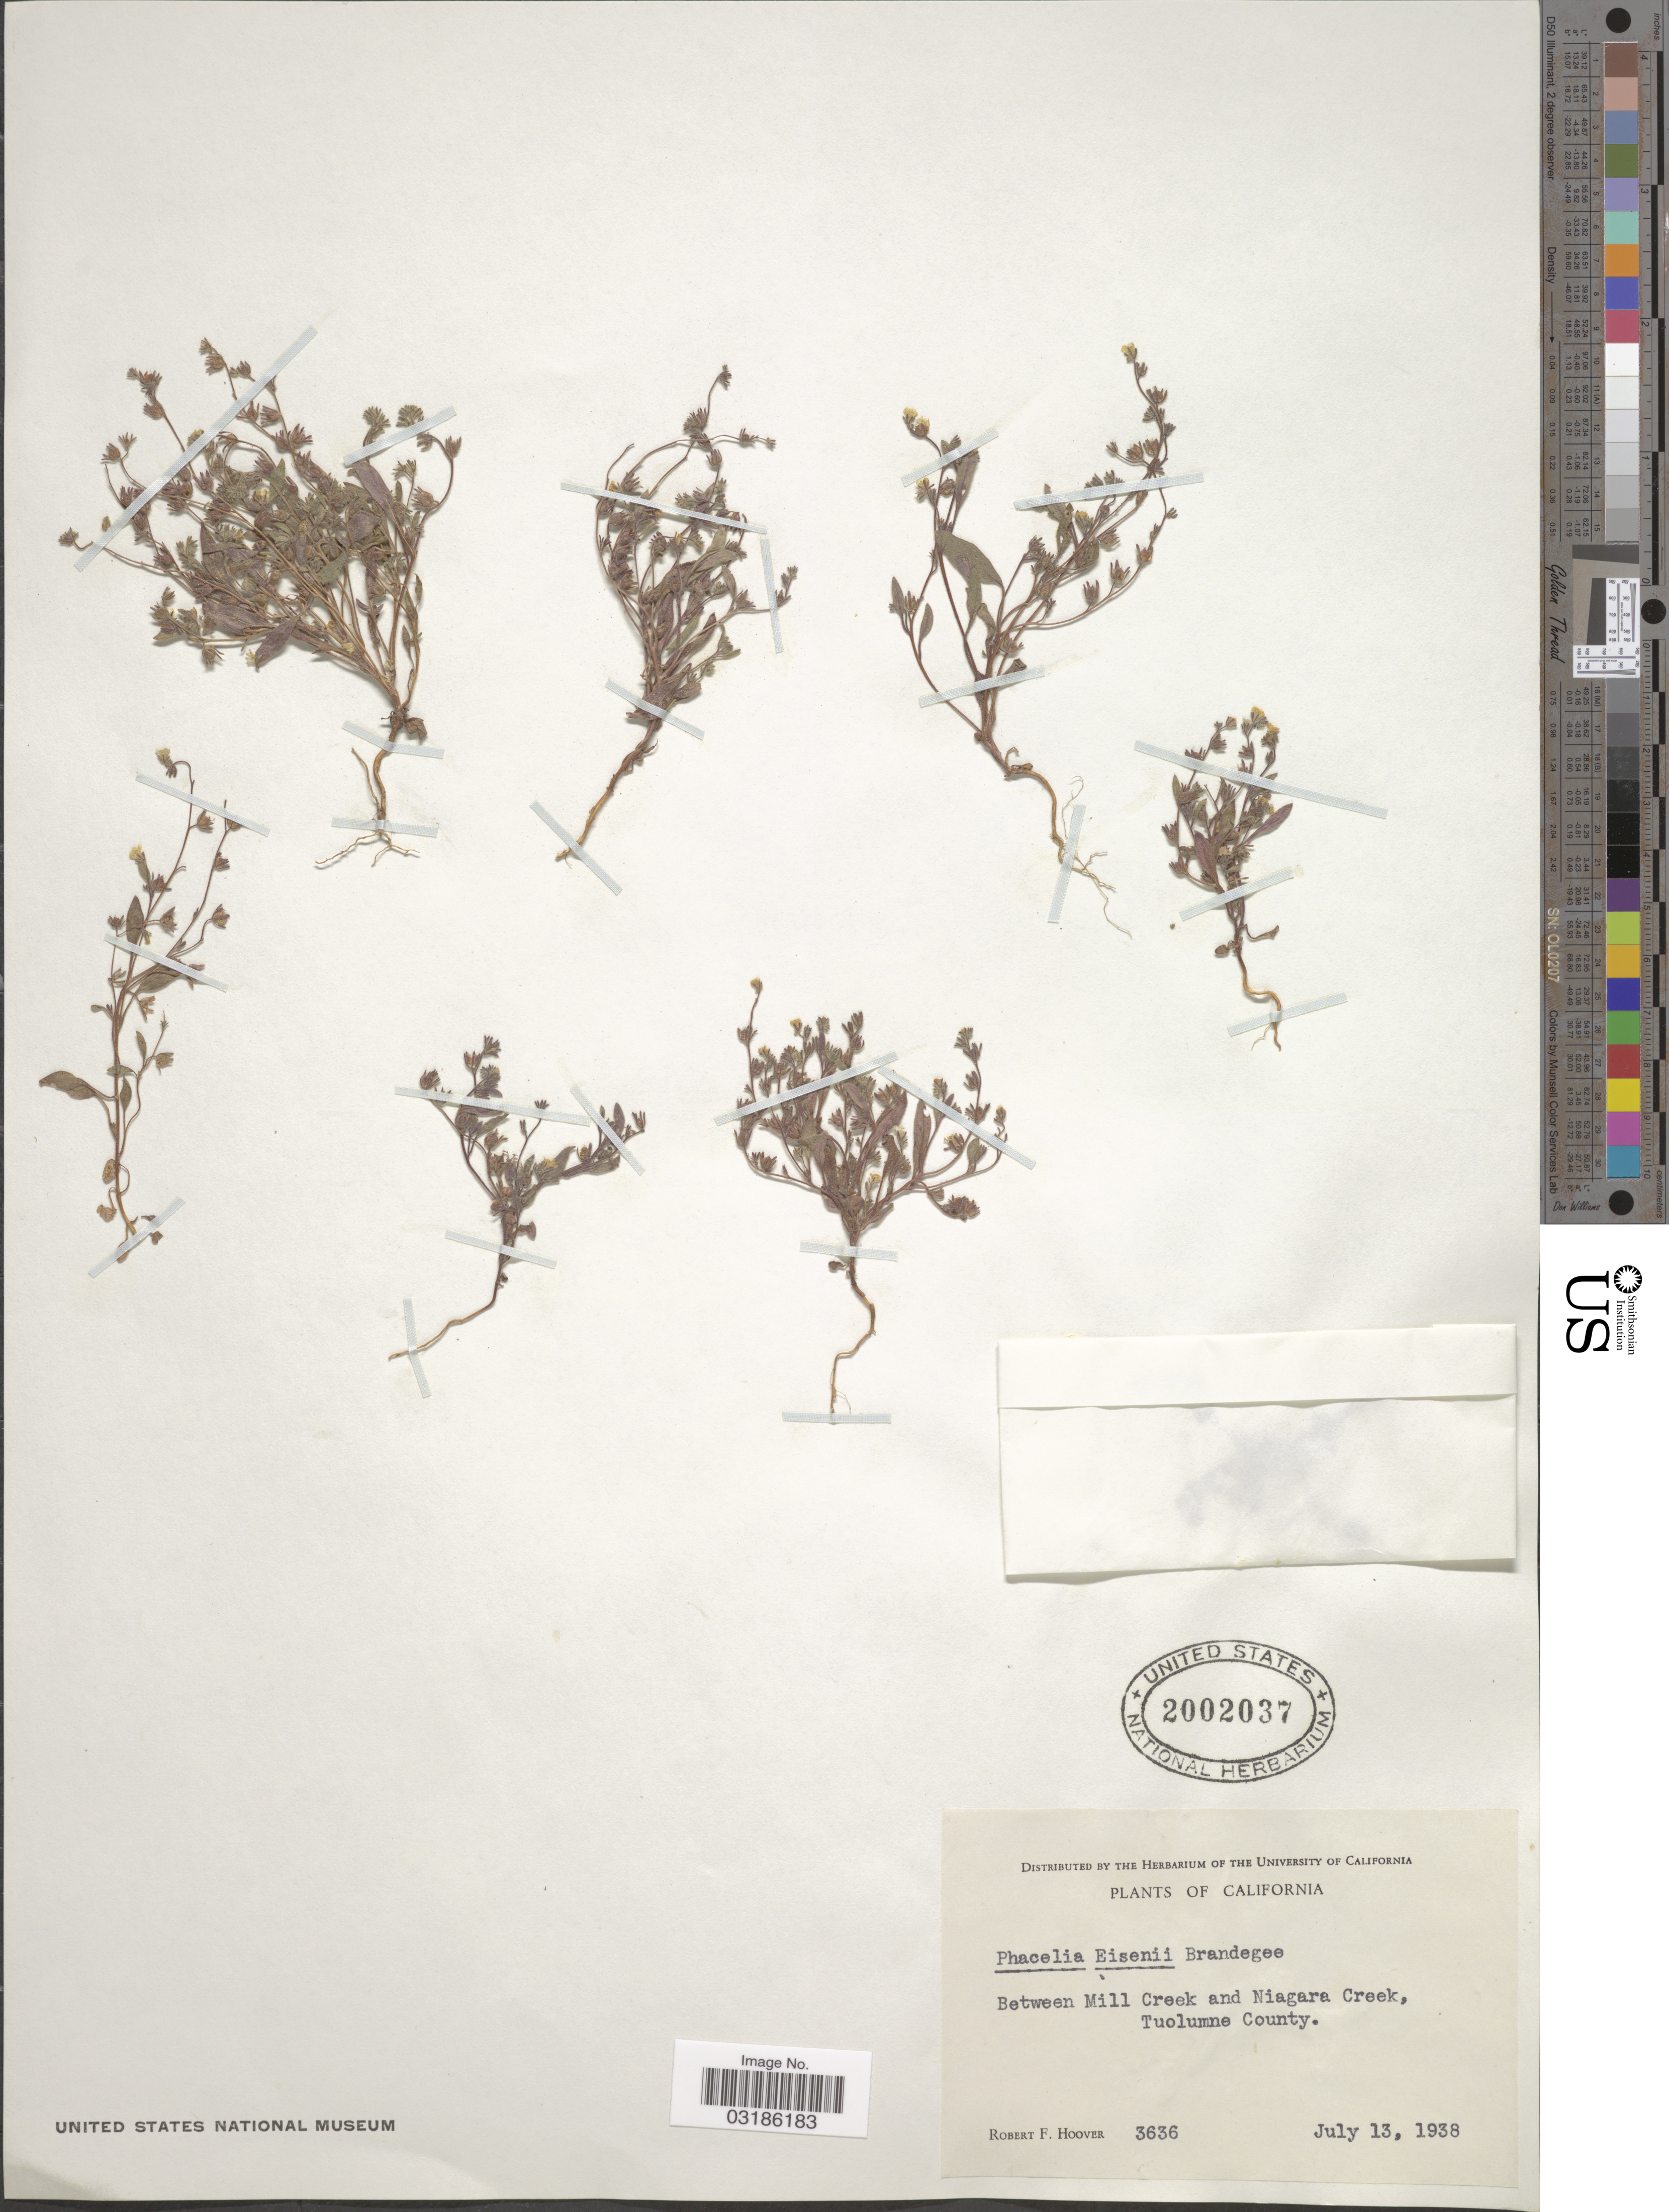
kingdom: Plantae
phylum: Tracheophyta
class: Magnoliopsida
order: Boraginales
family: Hydrophyllaceae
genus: Phacelia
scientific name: Phacelia eisenii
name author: Brandegee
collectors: R. F. Hoover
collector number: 3636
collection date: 1938-07-13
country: United States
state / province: California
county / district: Tuolumne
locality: Between Mill Creek and Niagara Creek, Tuolumne County.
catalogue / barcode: US 2002037